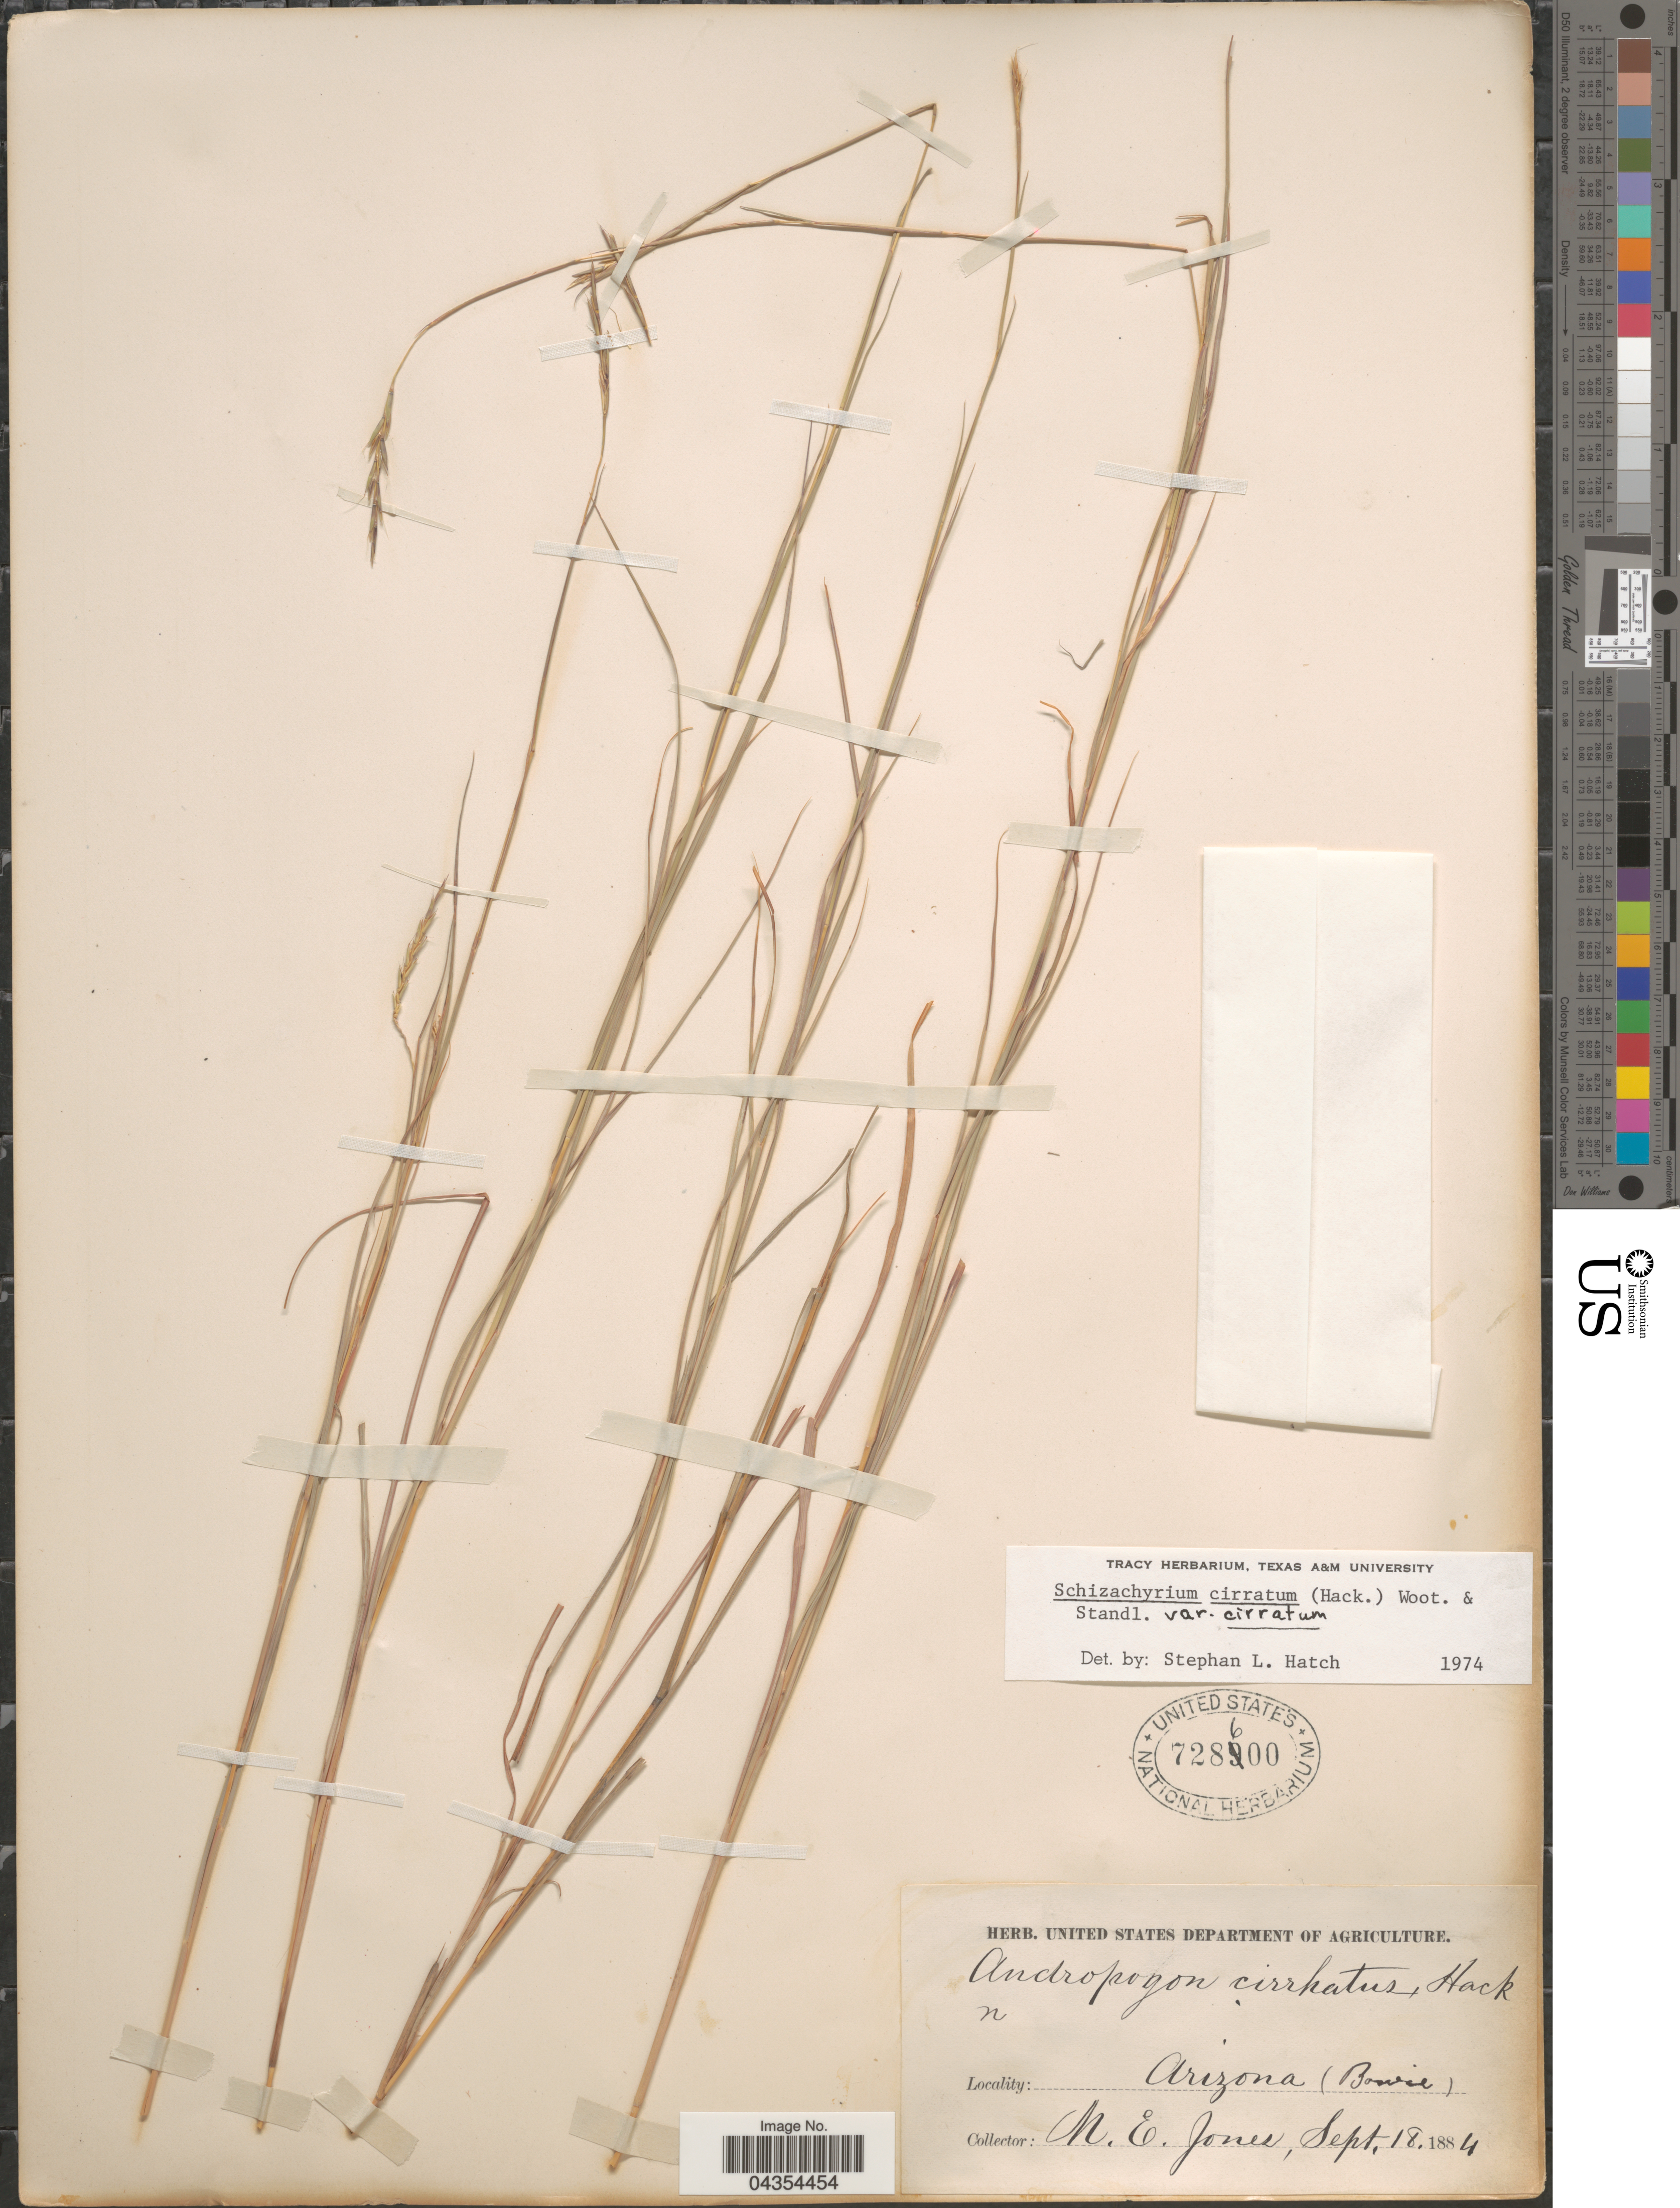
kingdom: Plantae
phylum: Tracheophyta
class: Liliopsida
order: Poales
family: Poaceae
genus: Schizachyrium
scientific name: Schizachyrium cirratum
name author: (Hack.) Wooton & Standl.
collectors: M. E. Jones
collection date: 1884-09-18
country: United States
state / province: Arizona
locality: (Bowie).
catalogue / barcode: US 728600